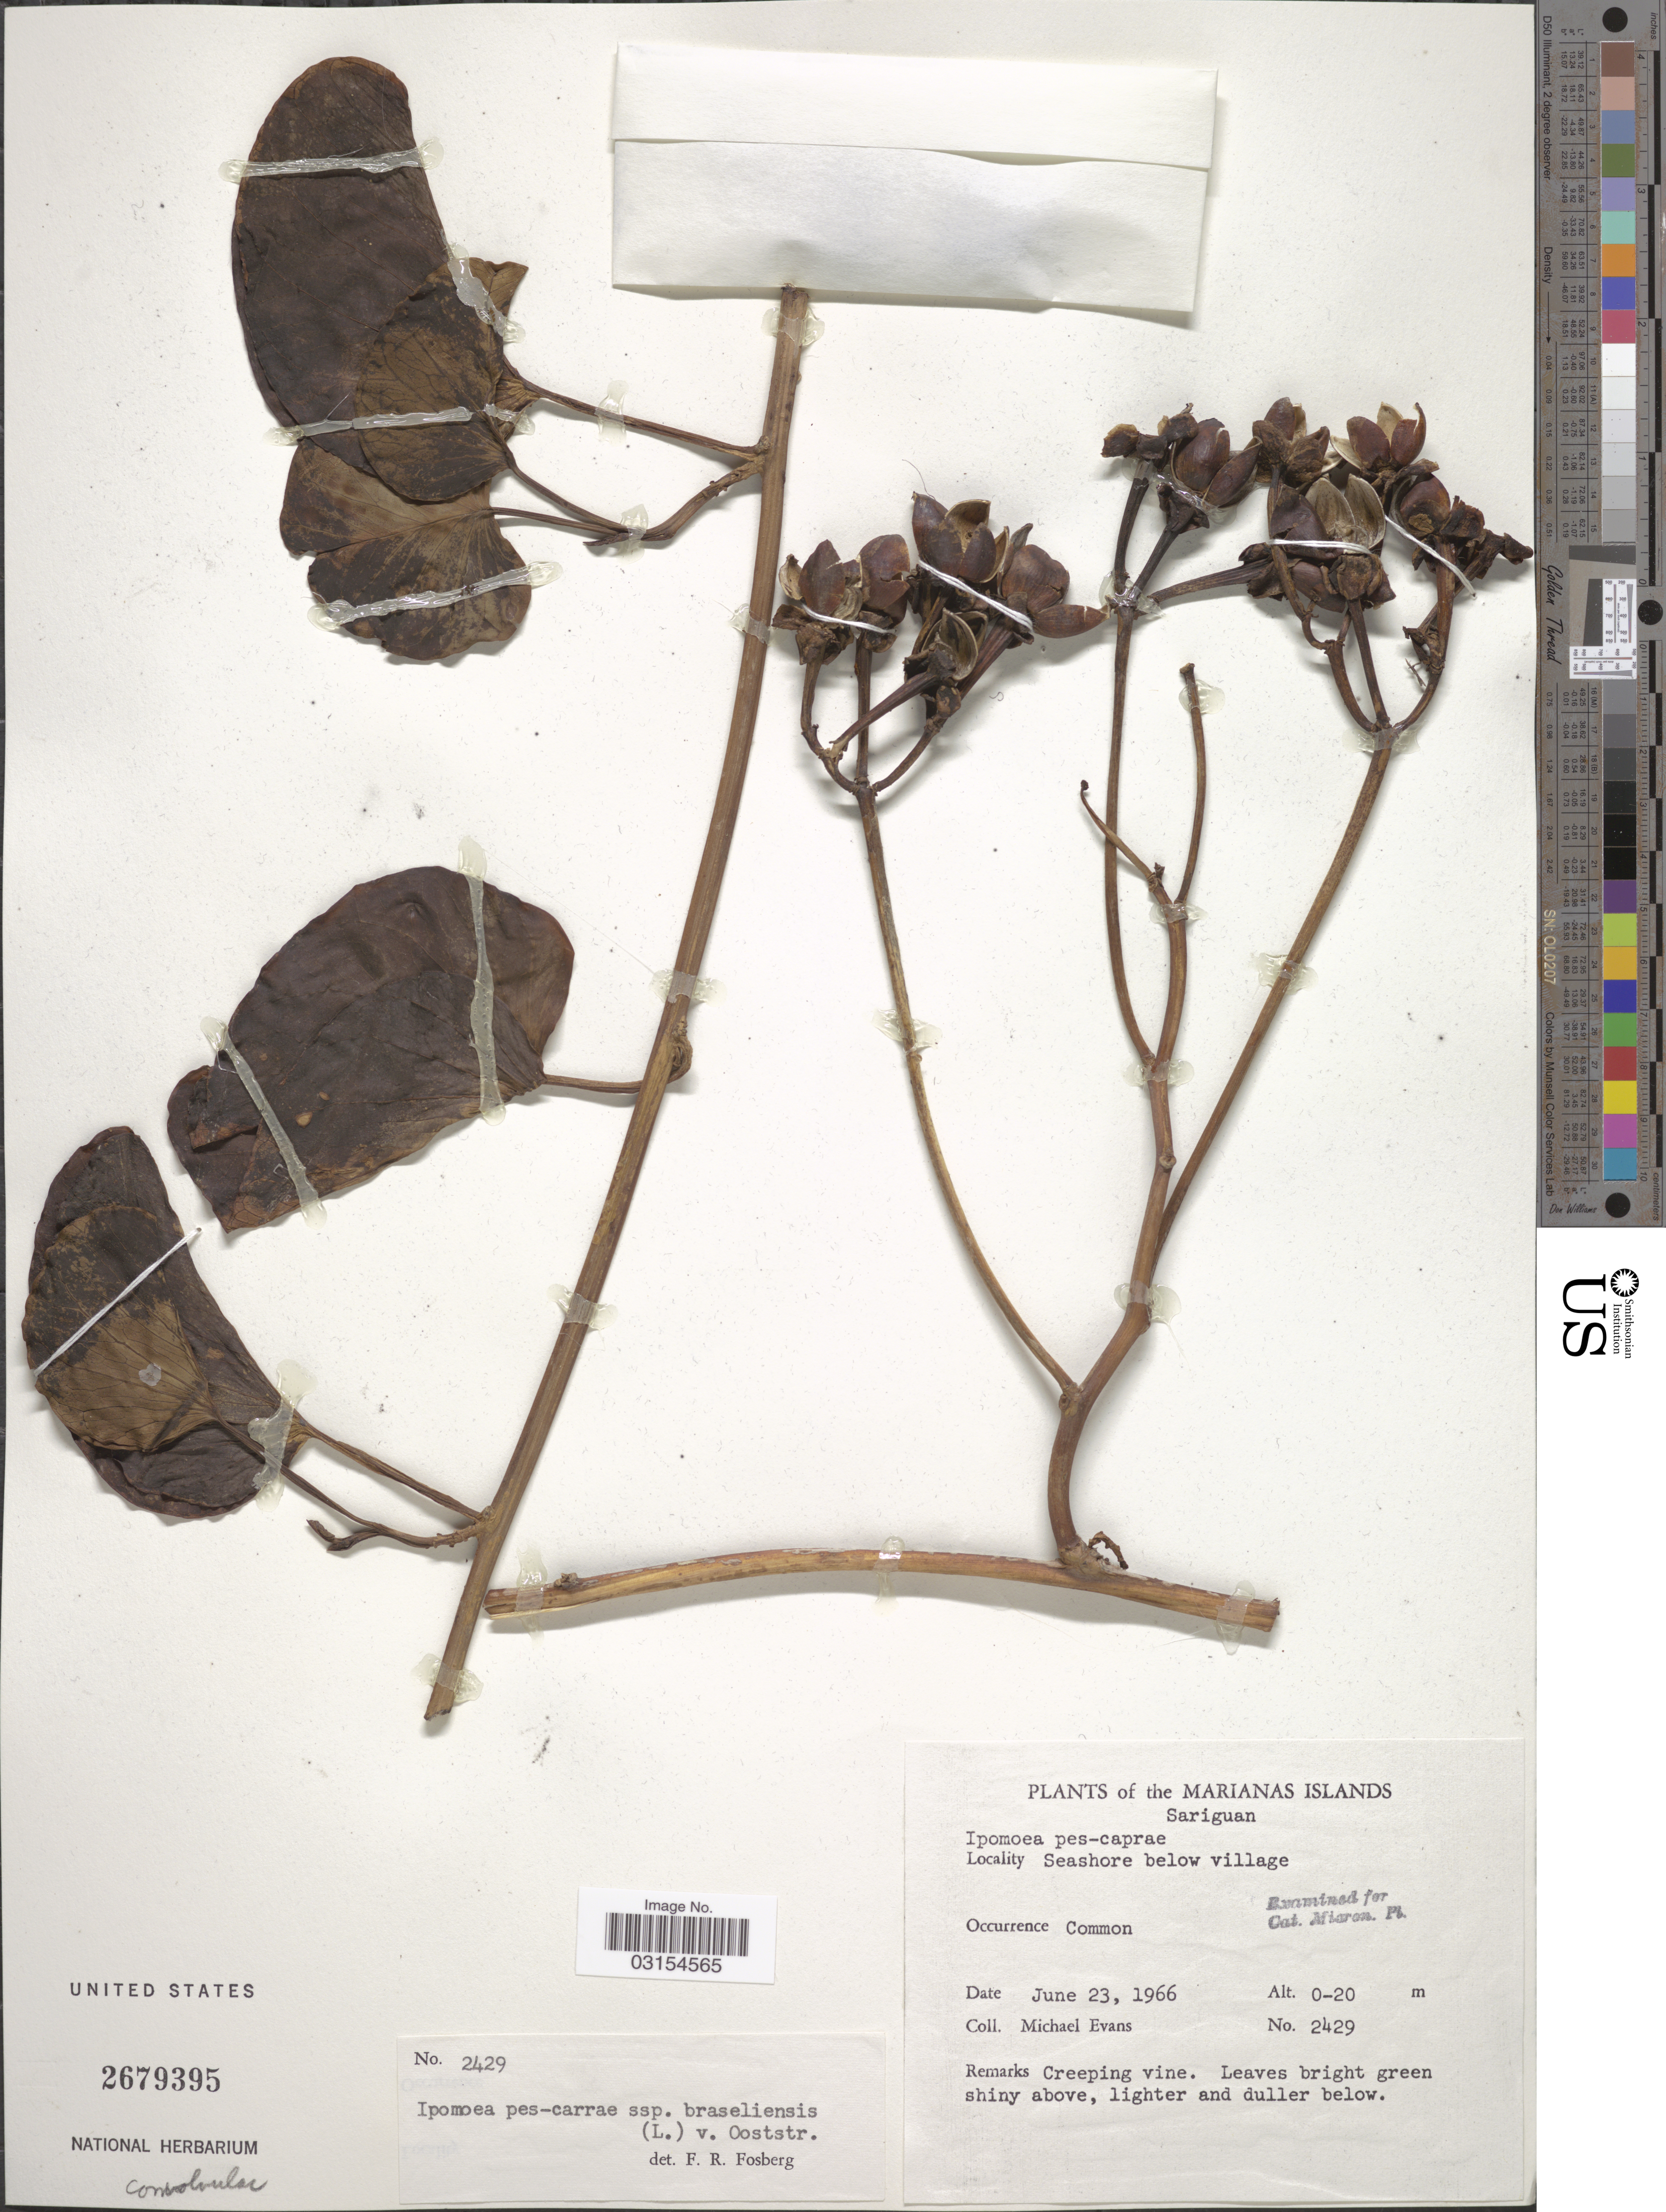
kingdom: Plantae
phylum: Tracheophyta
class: Magnoliopsida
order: Solanales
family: Convolvulaceae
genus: Ipomoea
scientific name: Ipomoea pes-caprae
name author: (L.) R. Br.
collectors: M. Evans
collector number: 2429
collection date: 1966-06-23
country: Northern Mariana Islands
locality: Sariguan. Seashore below village.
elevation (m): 0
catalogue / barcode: US 2679395